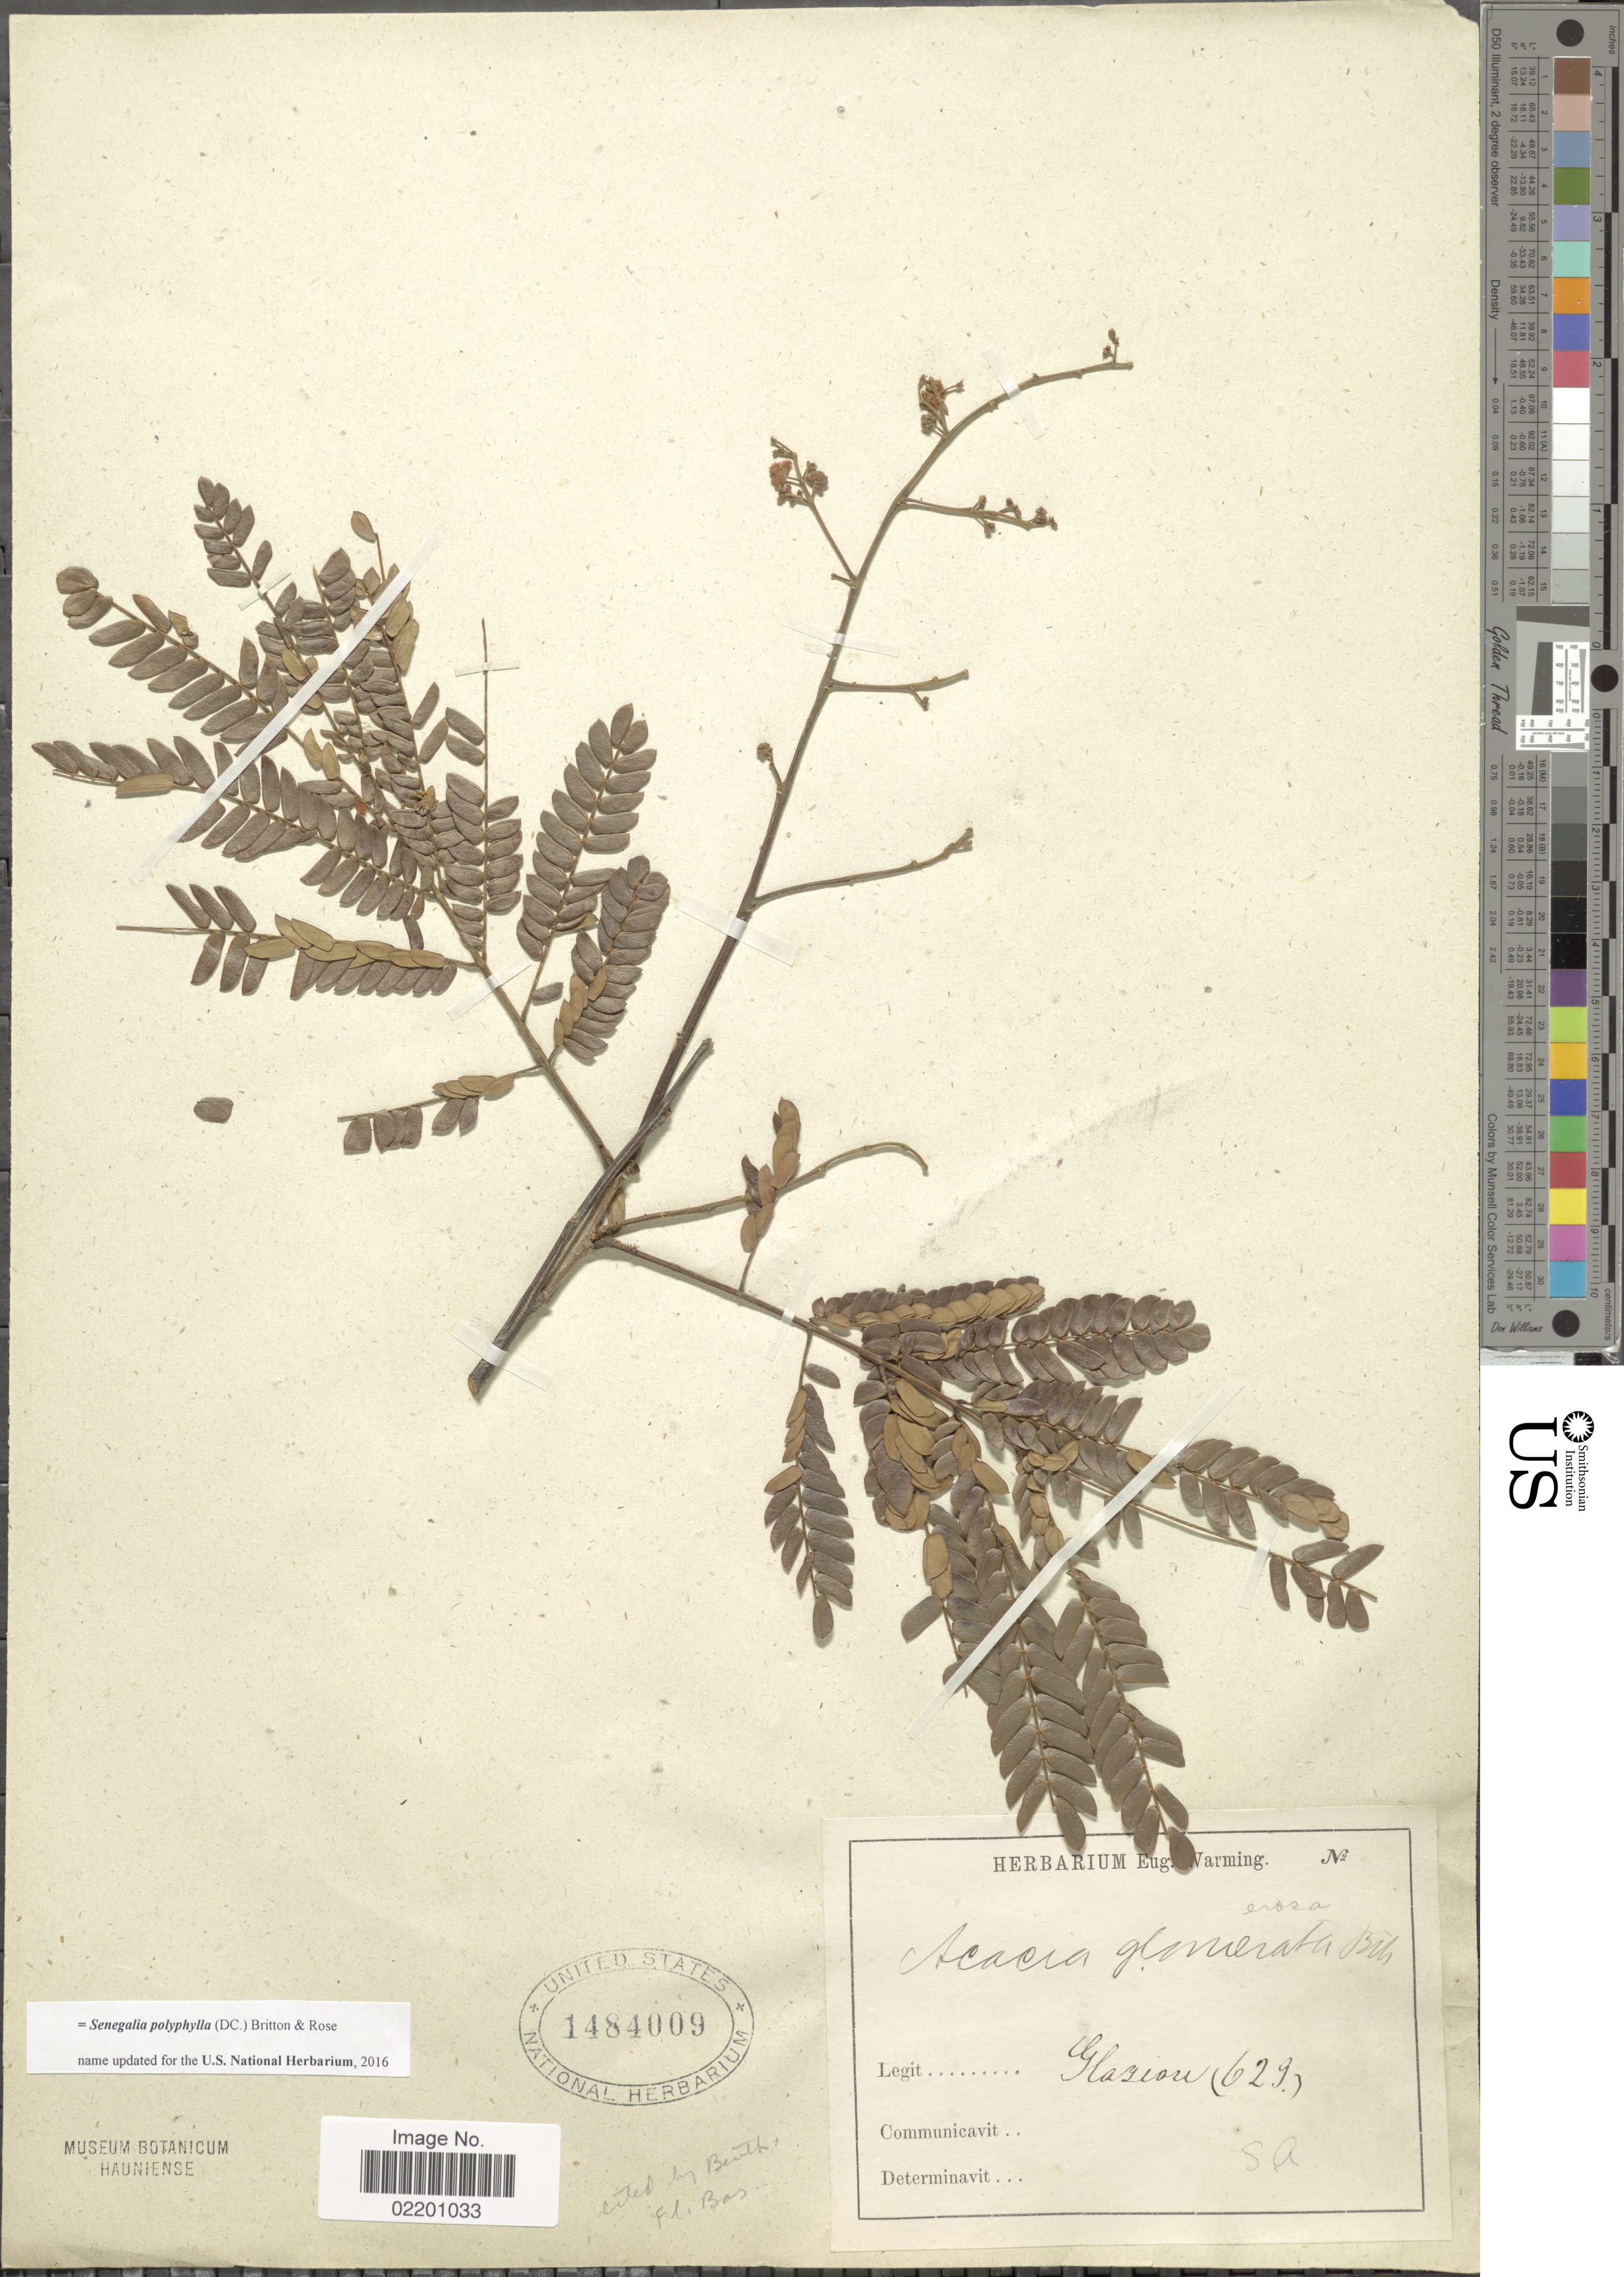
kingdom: Plantae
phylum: Tracheophyta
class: Magnoliopsida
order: Fabales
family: Fabaceae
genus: Senegalia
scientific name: Senegalia polyphylla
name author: (DC.) Britton & Rose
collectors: A. F. M. Glaziou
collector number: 629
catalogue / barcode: US 1484009